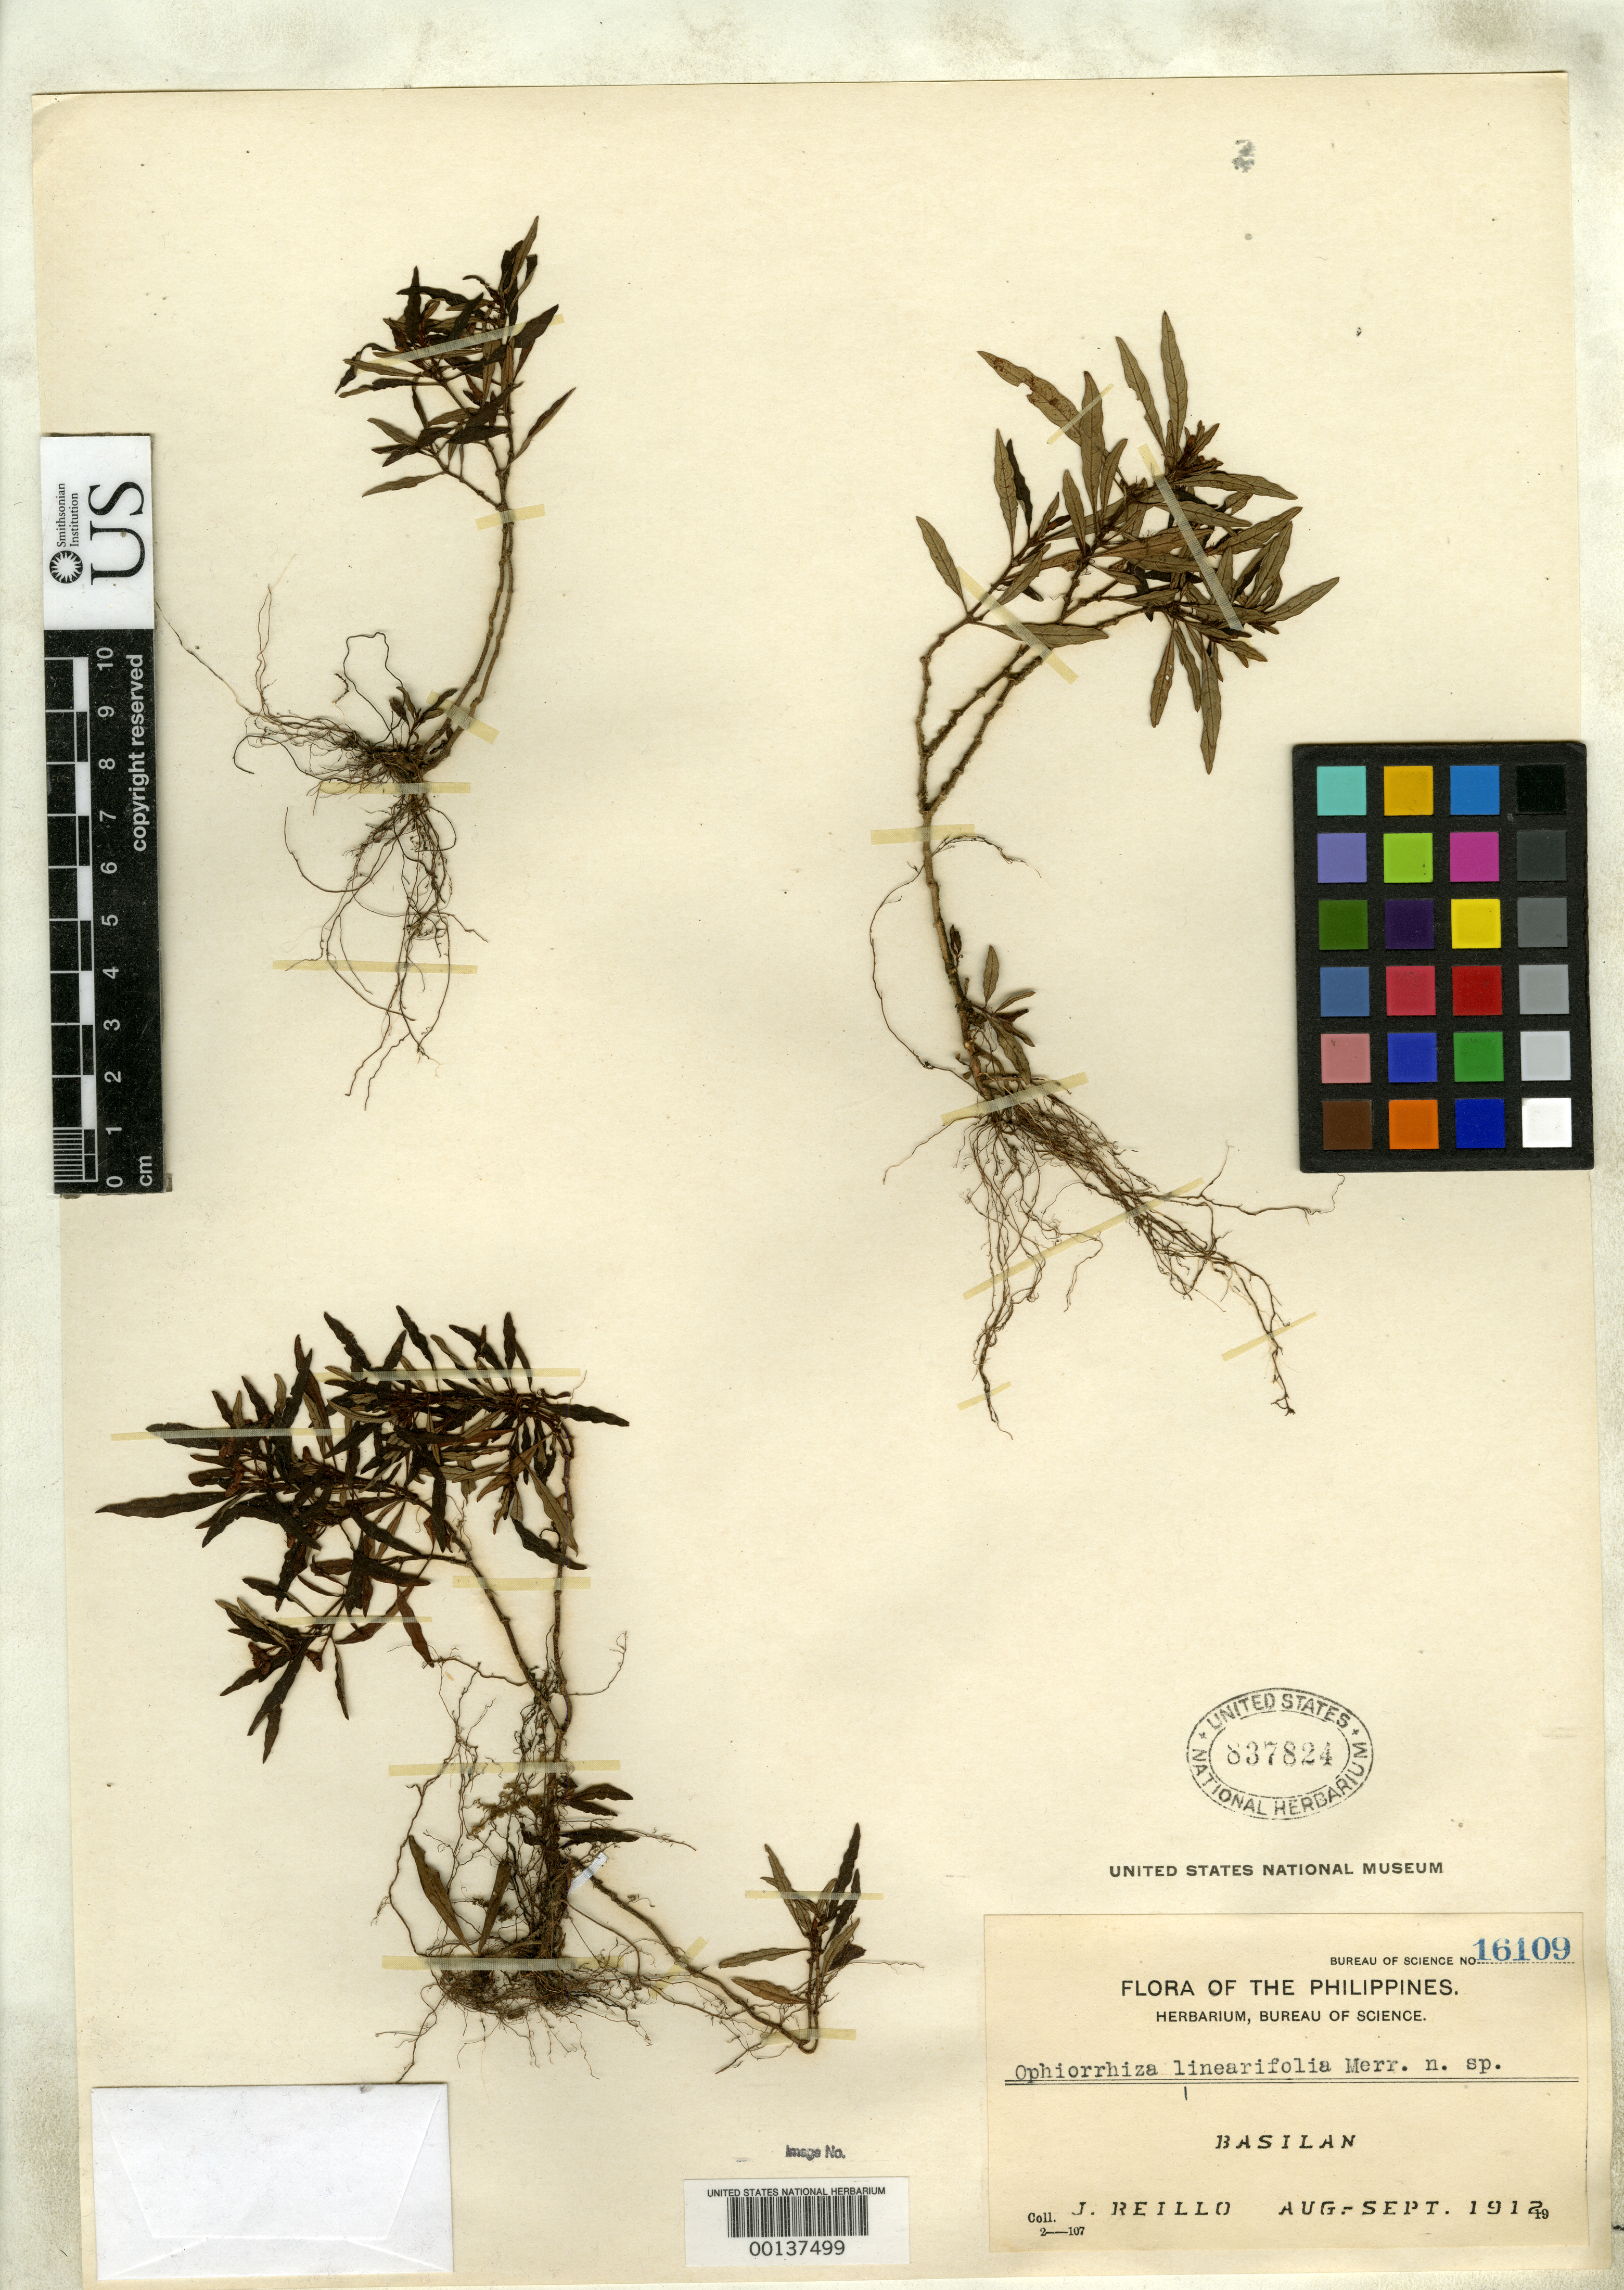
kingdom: Plantae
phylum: Tracheophyta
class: Magnoliopsida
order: Gentianales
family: Rubiaceae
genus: Ophiorrhiza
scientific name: Ophiorrhiza linearifolia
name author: Merr.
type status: Isotype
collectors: J. Reillo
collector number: Bur. Sci. 16109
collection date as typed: Aug 1912 to -- Sep 1912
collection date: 1912-08/1912-09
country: Philippines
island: Basilan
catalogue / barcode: US 837824